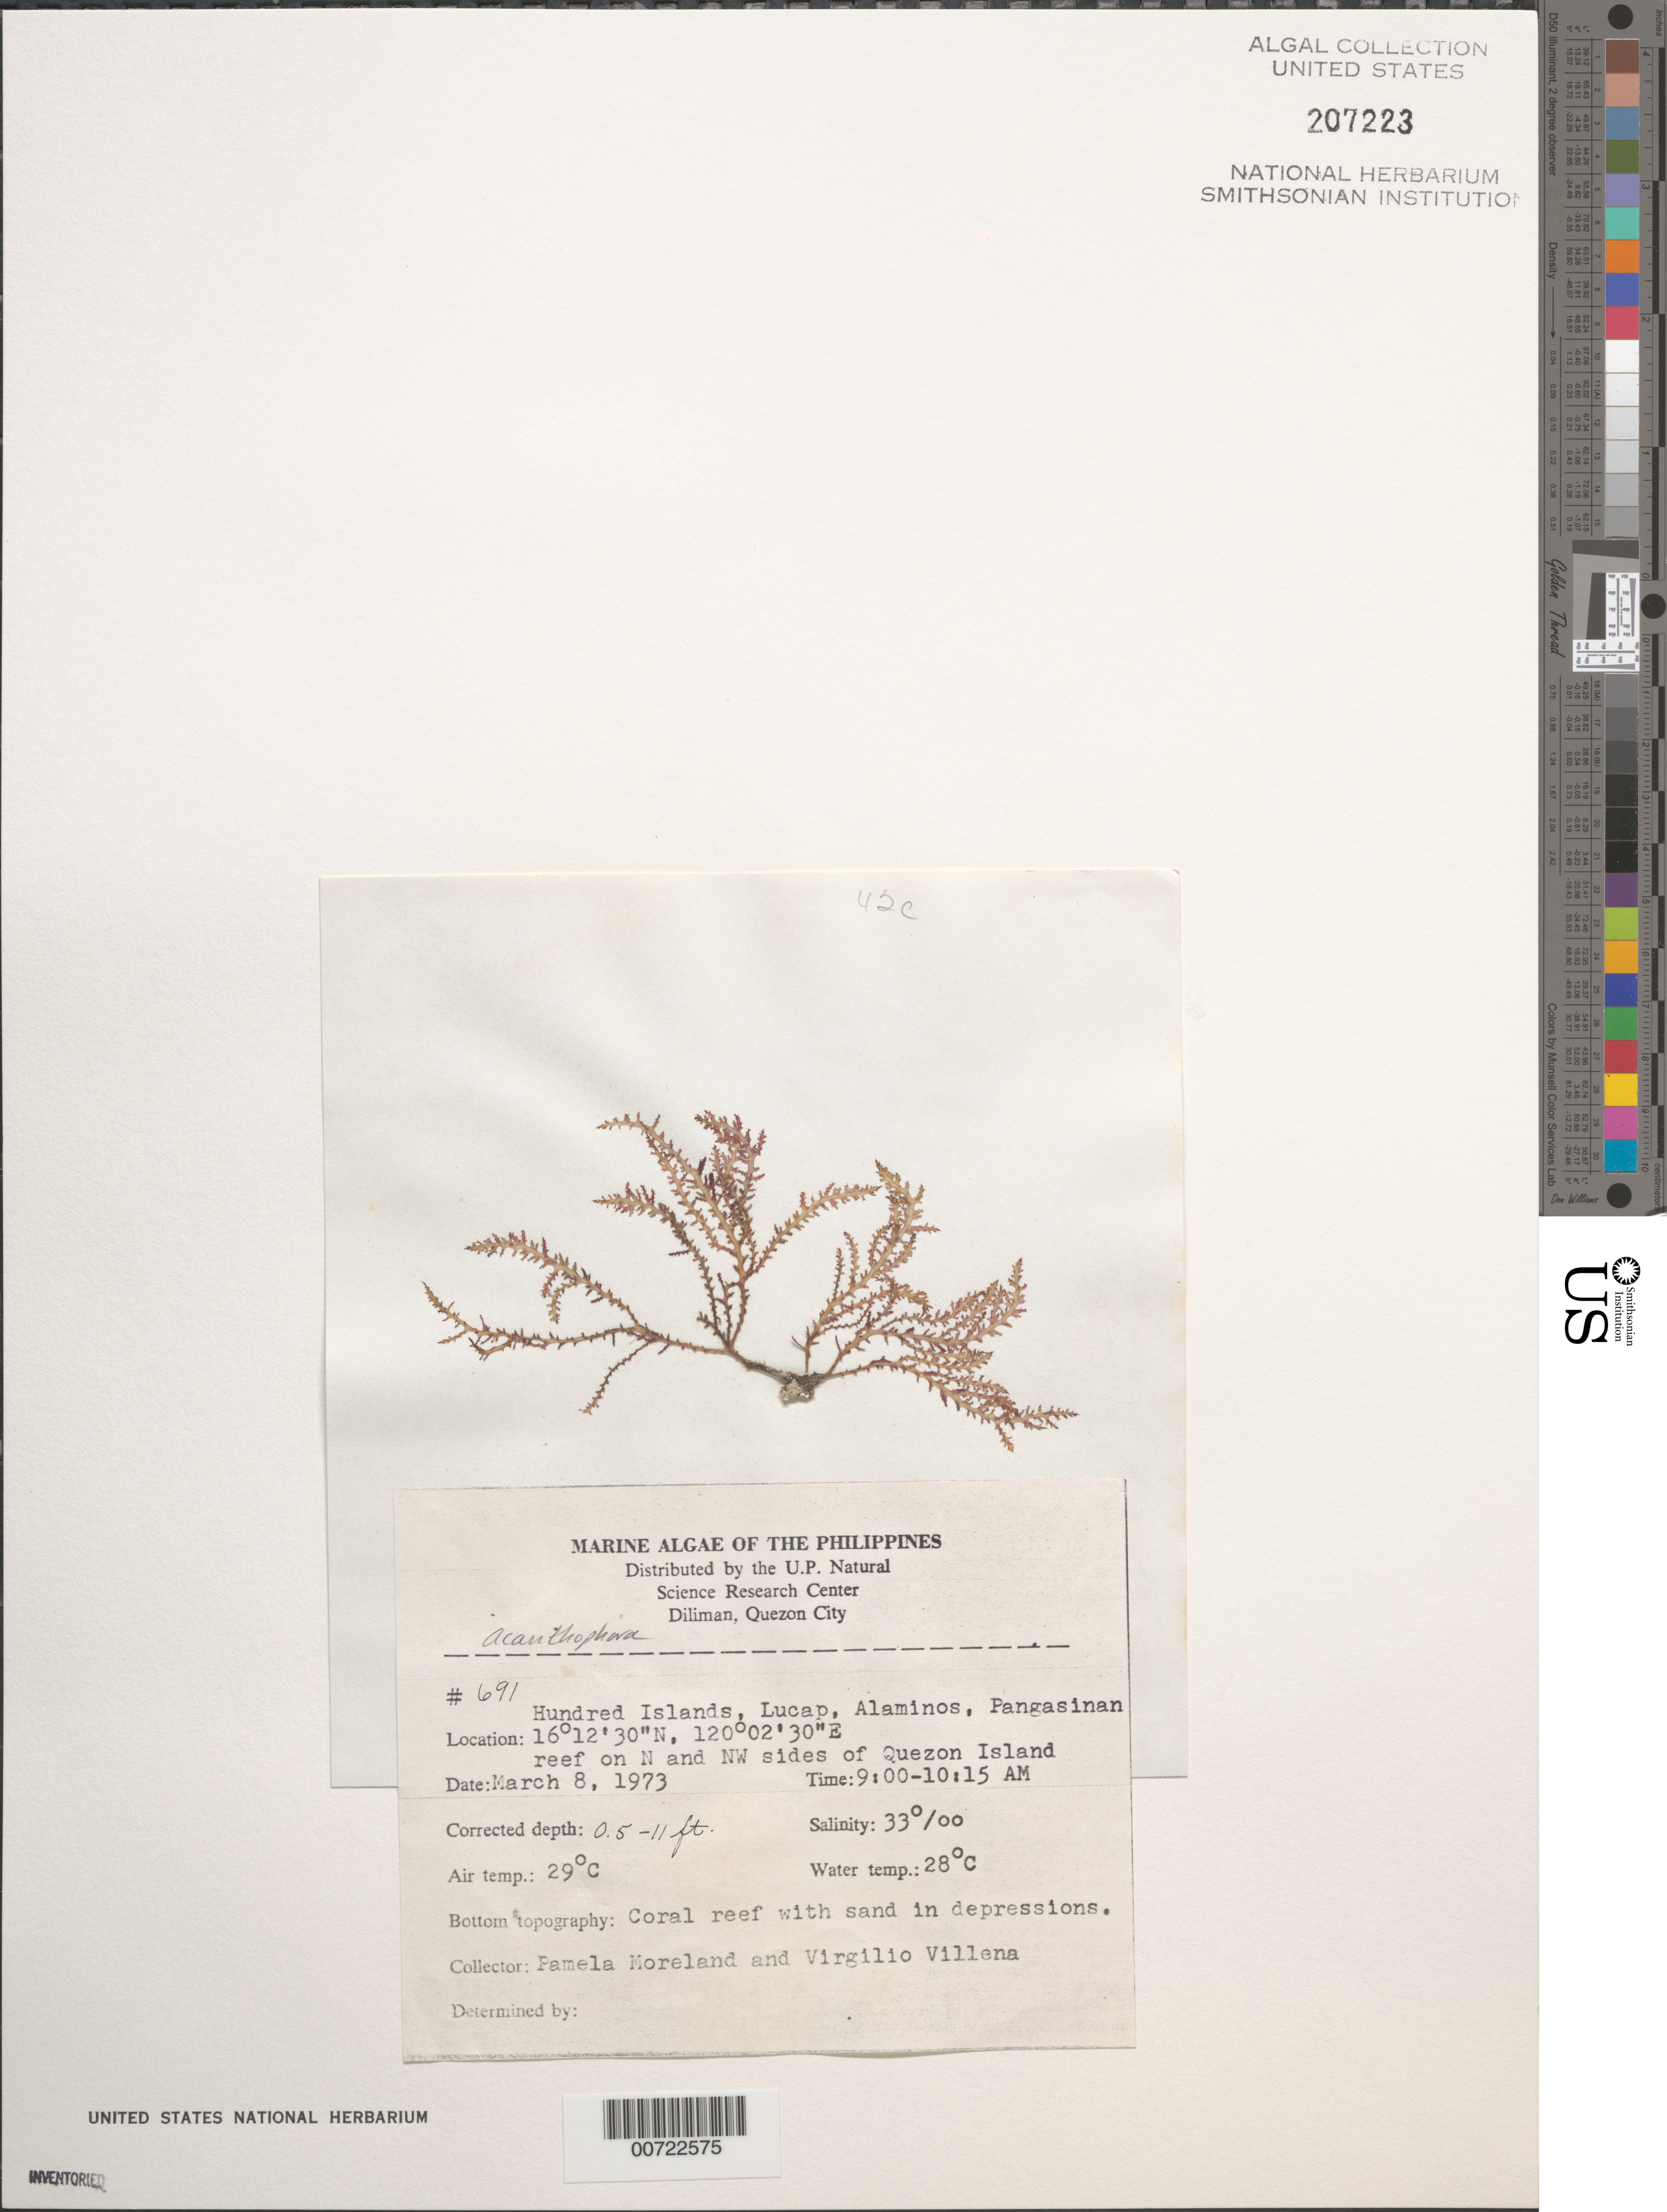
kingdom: Plantae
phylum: Rhodophyta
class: Florideophyceae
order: Ceramiales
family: Rhodomelaceae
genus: Acanthophora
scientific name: Acanthophora sp.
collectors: P. Moreland & V. Villena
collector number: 691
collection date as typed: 08 Mar 1973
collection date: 1973-03-08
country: Philippines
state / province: Ilocos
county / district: Pangasinan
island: Quezon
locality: Lucap, Alaminos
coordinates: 16 12' 30" N, 120 02' 30" E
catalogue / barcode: US 207223